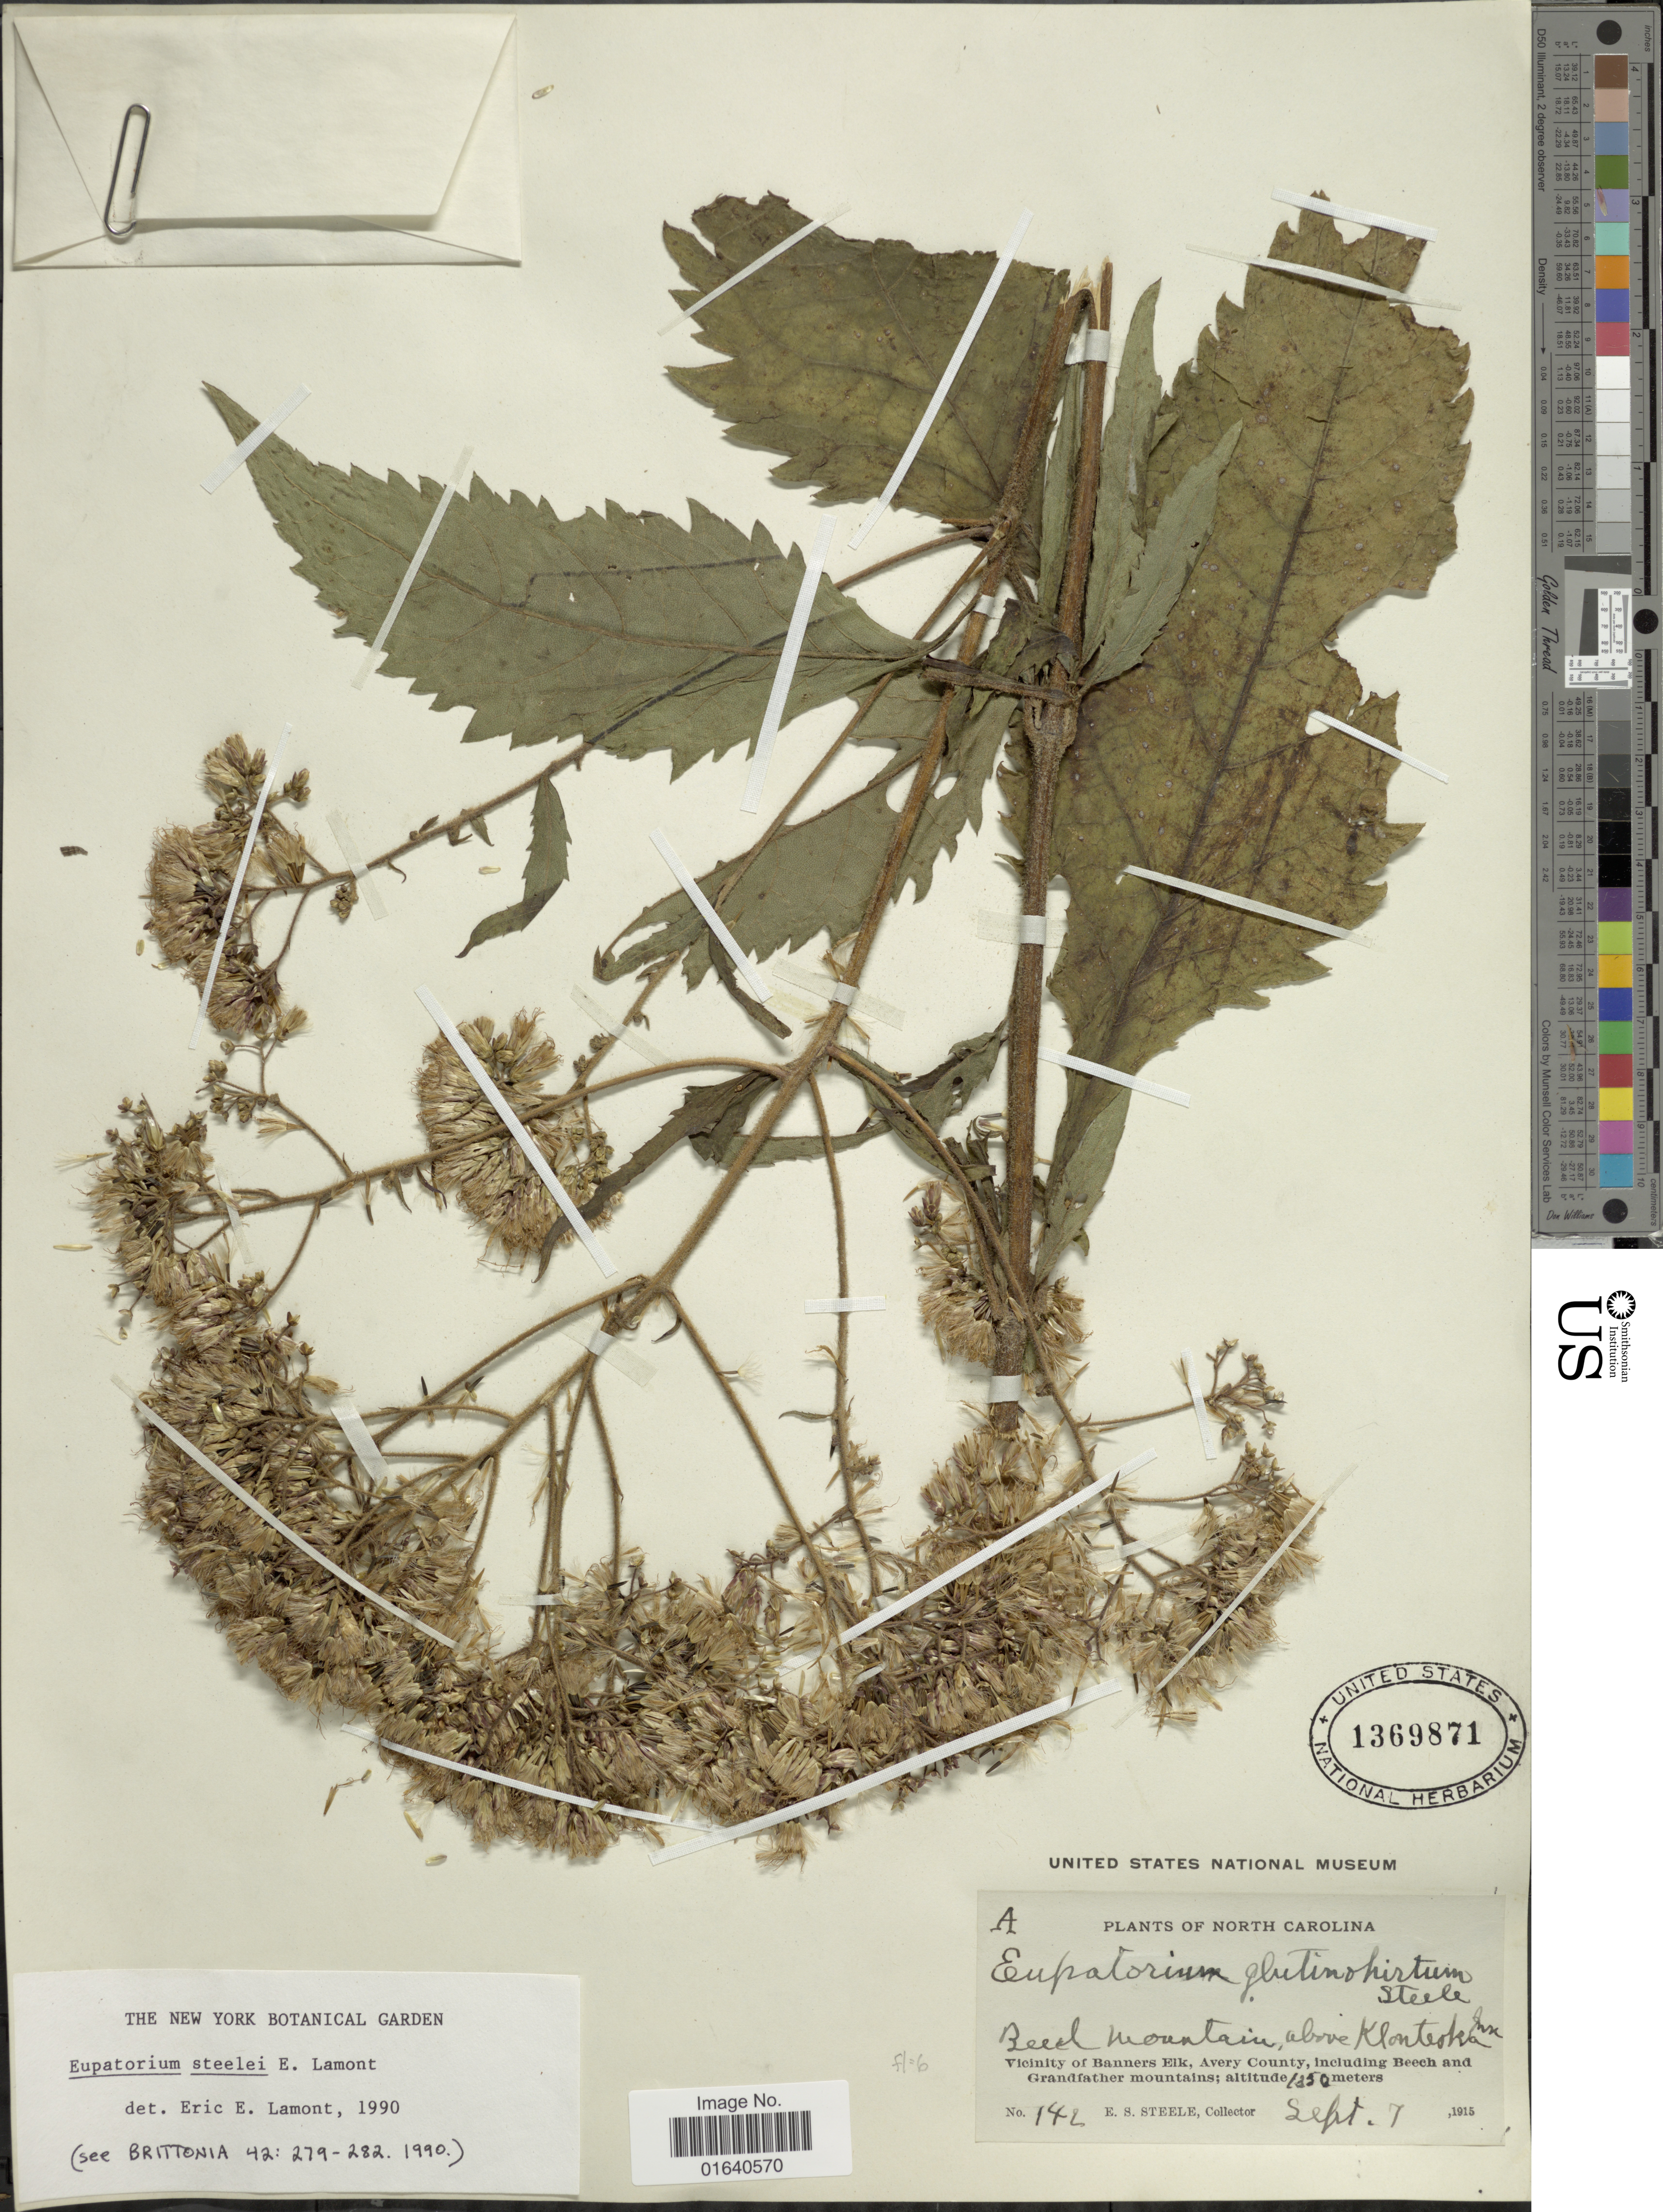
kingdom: Plantae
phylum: Tracheophyta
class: Magnoliopsida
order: Asterales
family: Asteraceae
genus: Eupatorium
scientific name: Eupatorium steelei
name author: E.E. Lamont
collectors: E. Steele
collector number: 142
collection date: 1915-09-07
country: United States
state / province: North Carolina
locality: Reech mountain above Klonteska, Vicinity of Banners Elk, Avery County, including Beech and Grandfather mountains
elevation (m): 1350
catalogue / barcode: US 1369871